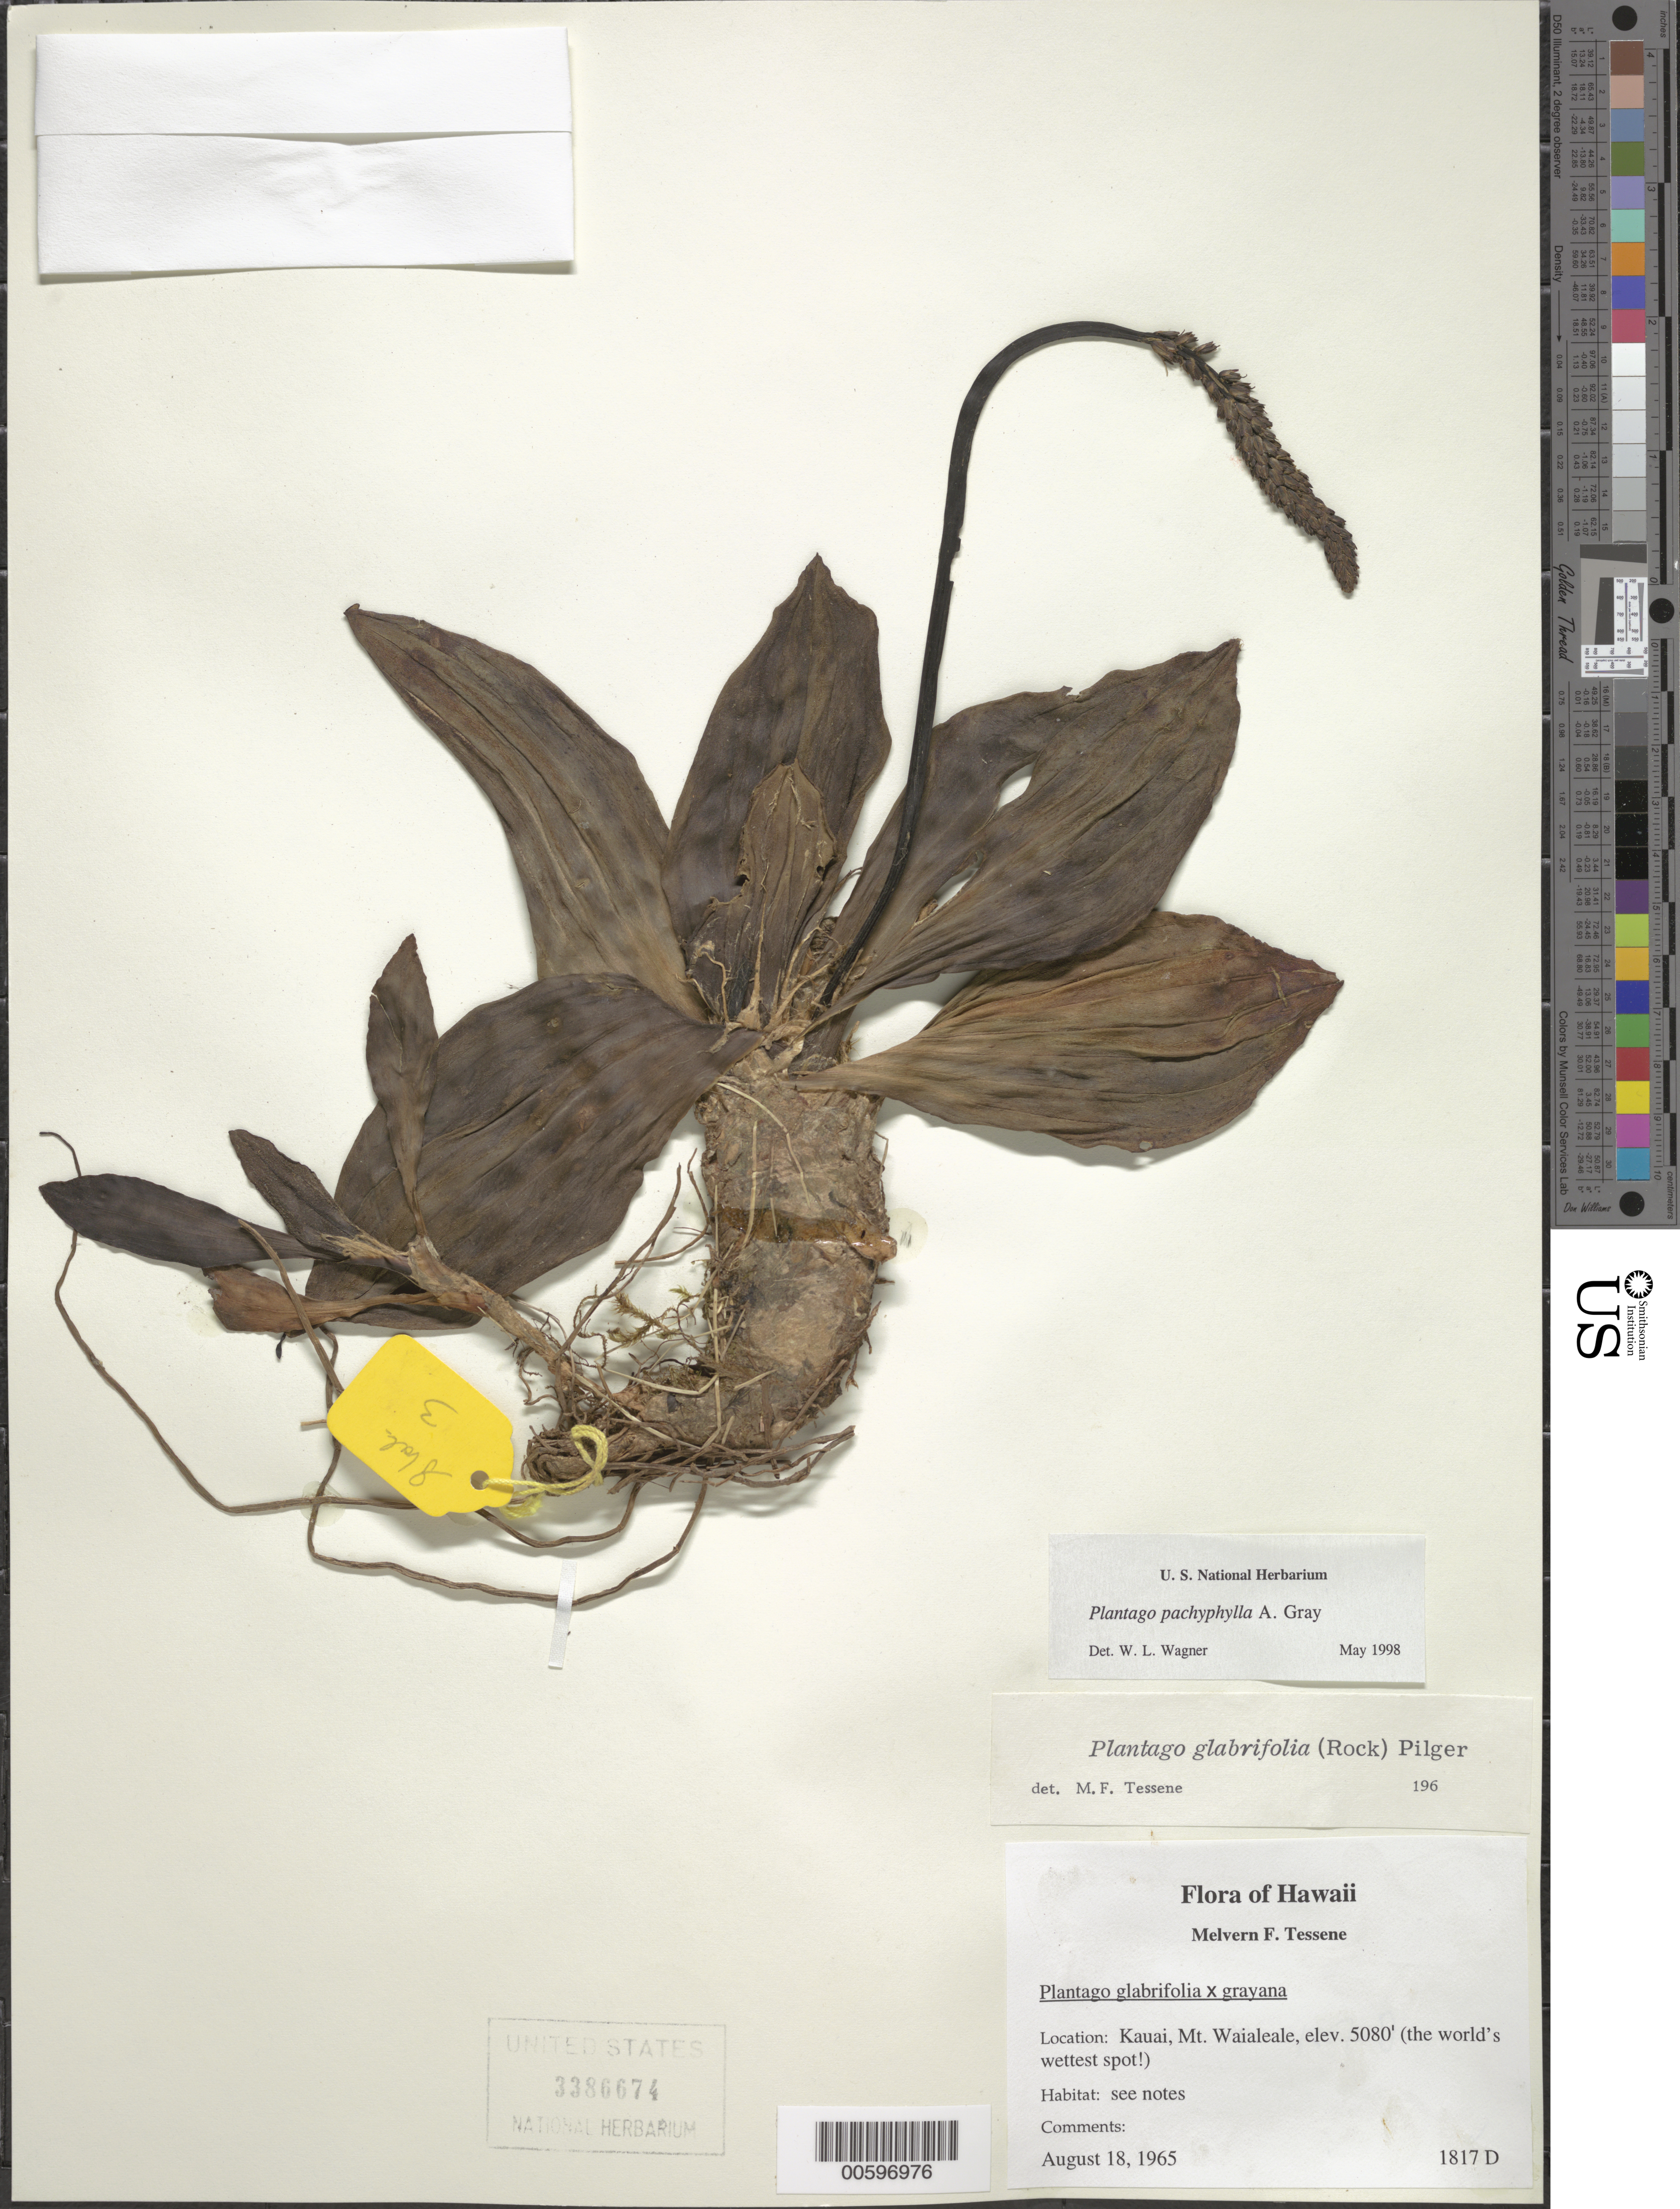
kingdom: Plantae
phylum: Tracheophyta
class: Magnoliopsida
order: Lamiales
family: Plantaginaceae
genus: Plantago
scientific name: Plantago pachyphylla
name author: A. Gray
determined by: Wagner, W. L., (BOT), Smithsonian Institution - National Museum of Natural History (UNITED STATES)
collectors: M. Tessene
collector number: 1817 D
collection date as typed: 18 Aug 1965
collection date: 1965-08-18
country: United States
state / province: Hawaii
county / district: Kauai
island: Kaua'i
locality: Mt. Waialeale.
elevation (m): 1548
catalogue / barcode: US 3386674